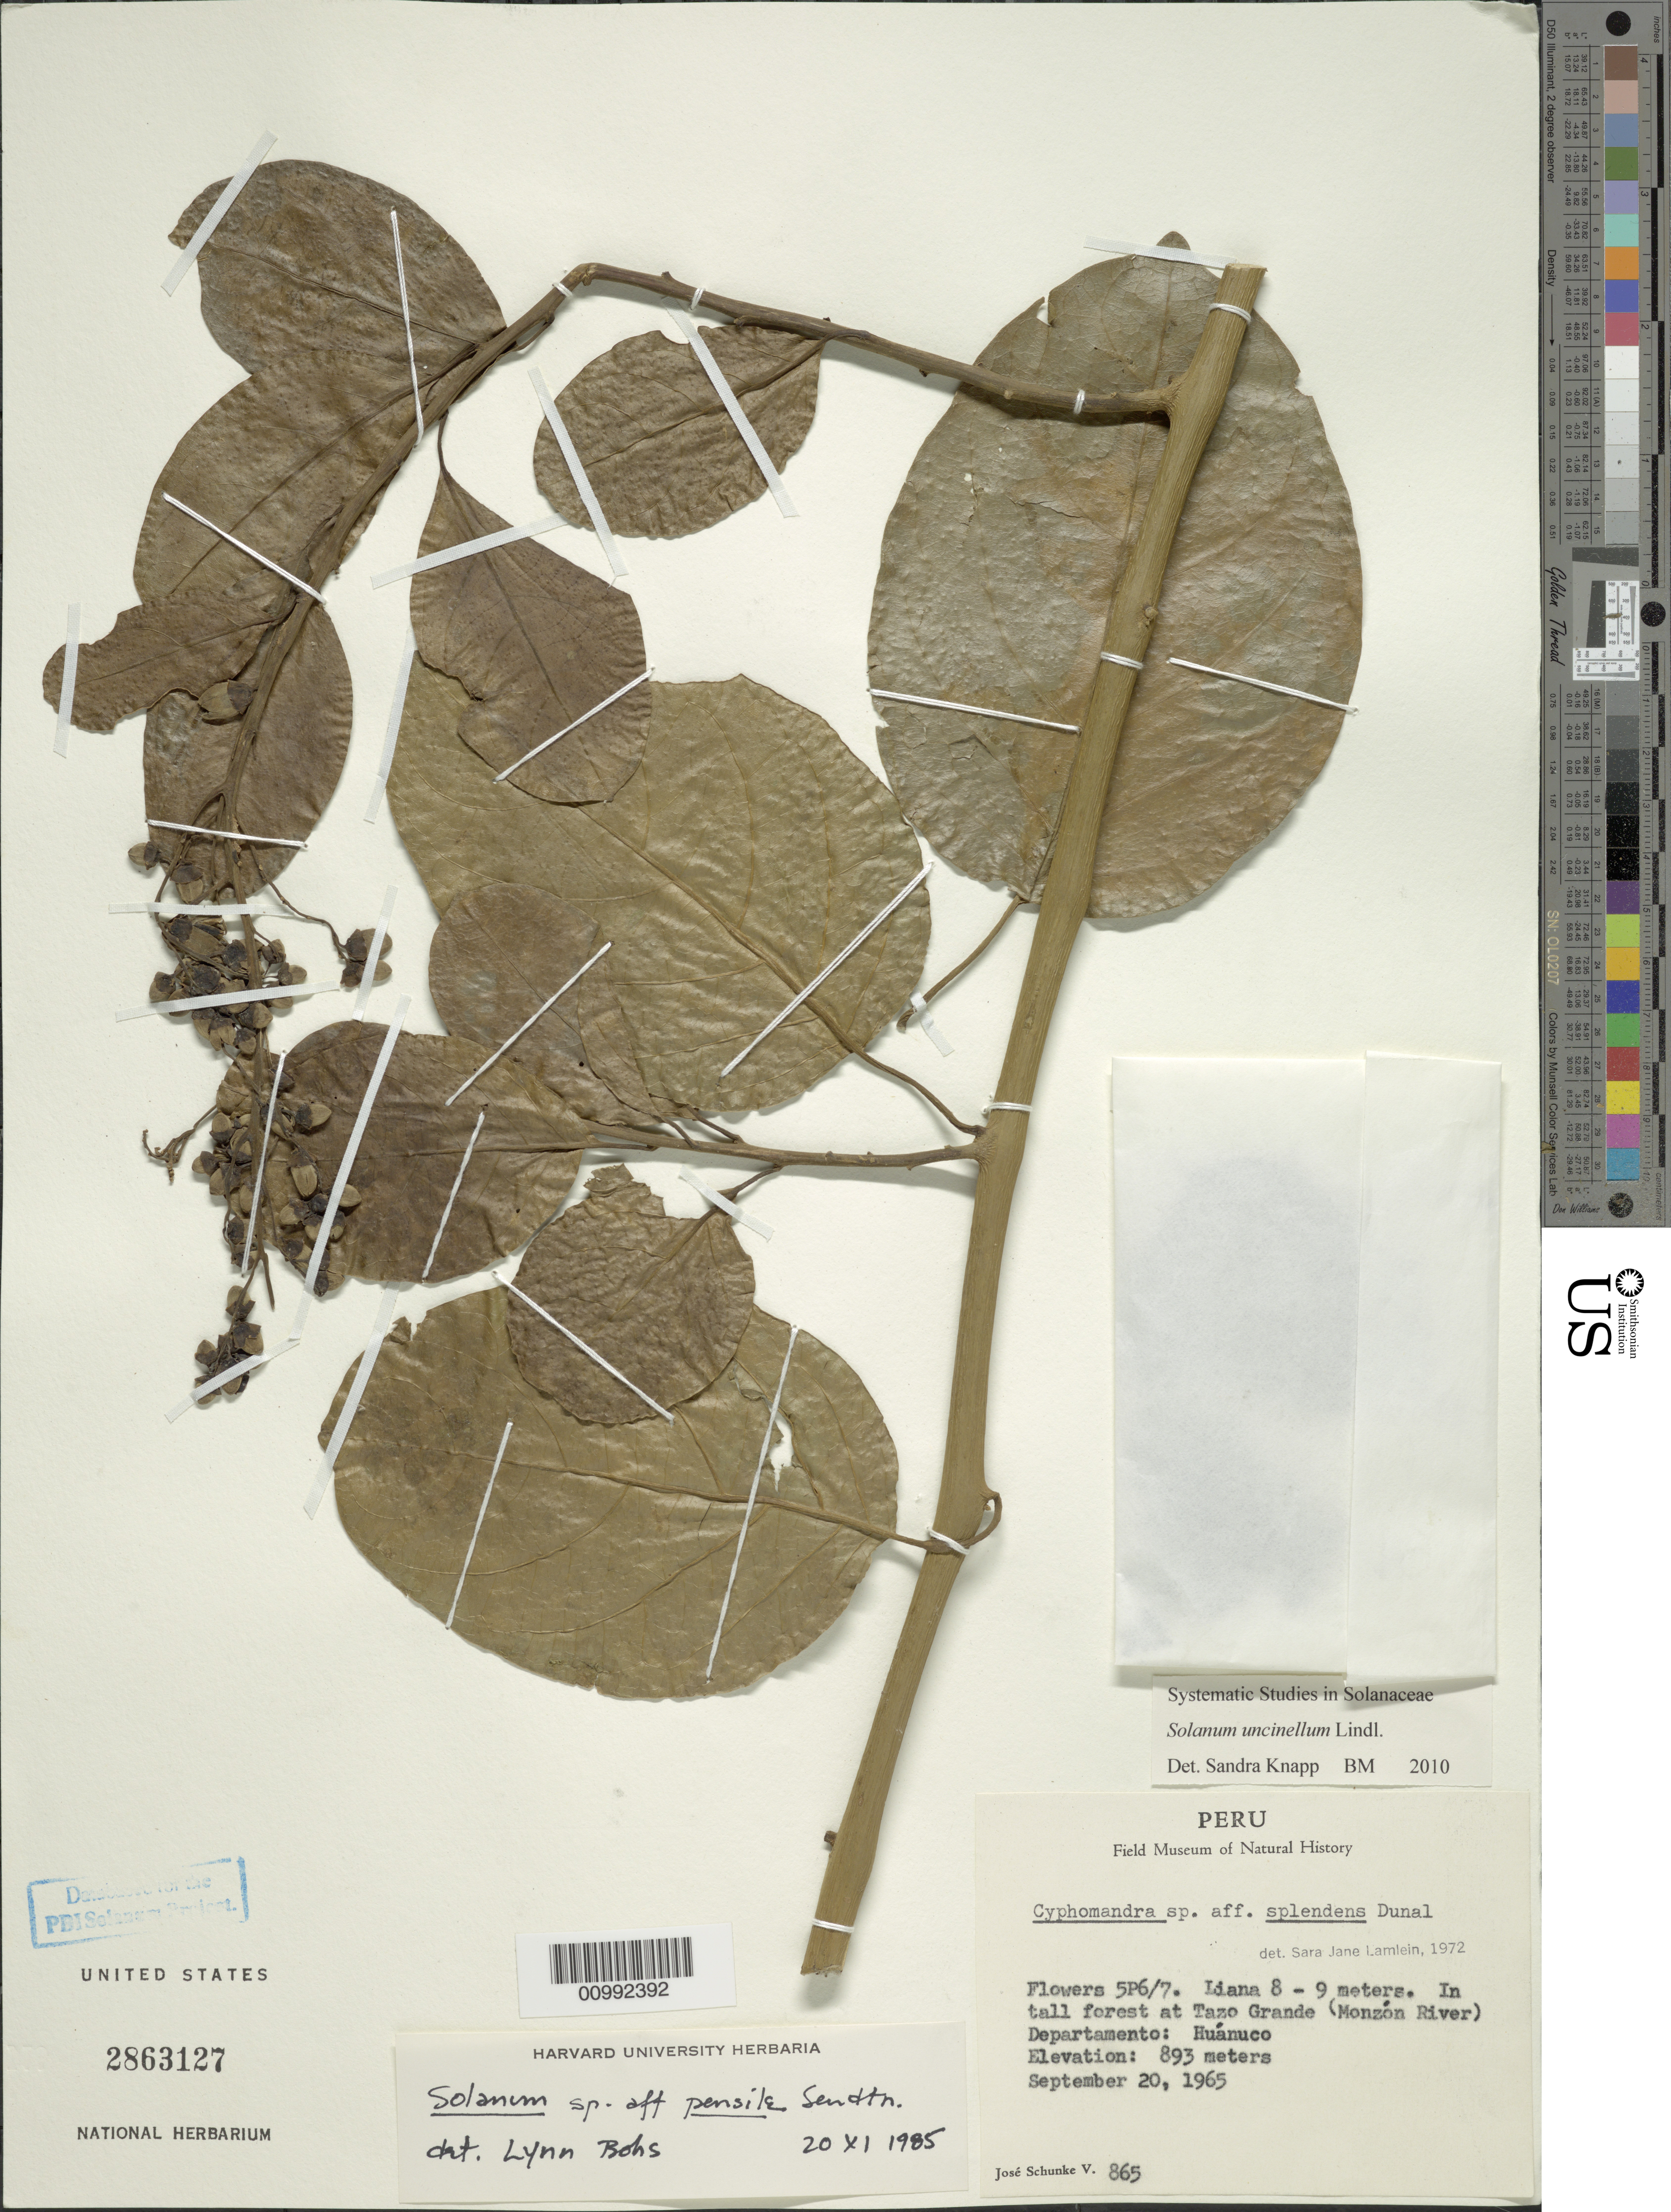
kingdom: Plantae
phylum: Tracheophyta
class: Magnoliopsida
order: Solanales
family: Solanaceae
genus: Solanum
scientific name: Solanum uncinellum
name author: Lindl.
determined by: Knapp, S. D.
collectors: J. Schunke Vigo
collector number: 865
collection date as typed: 20 Sep 1965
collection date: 1965-09-20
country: Peru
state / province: Huánuco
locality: Monzon River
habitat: in tall forest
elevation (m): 893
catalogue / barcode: US 2863127